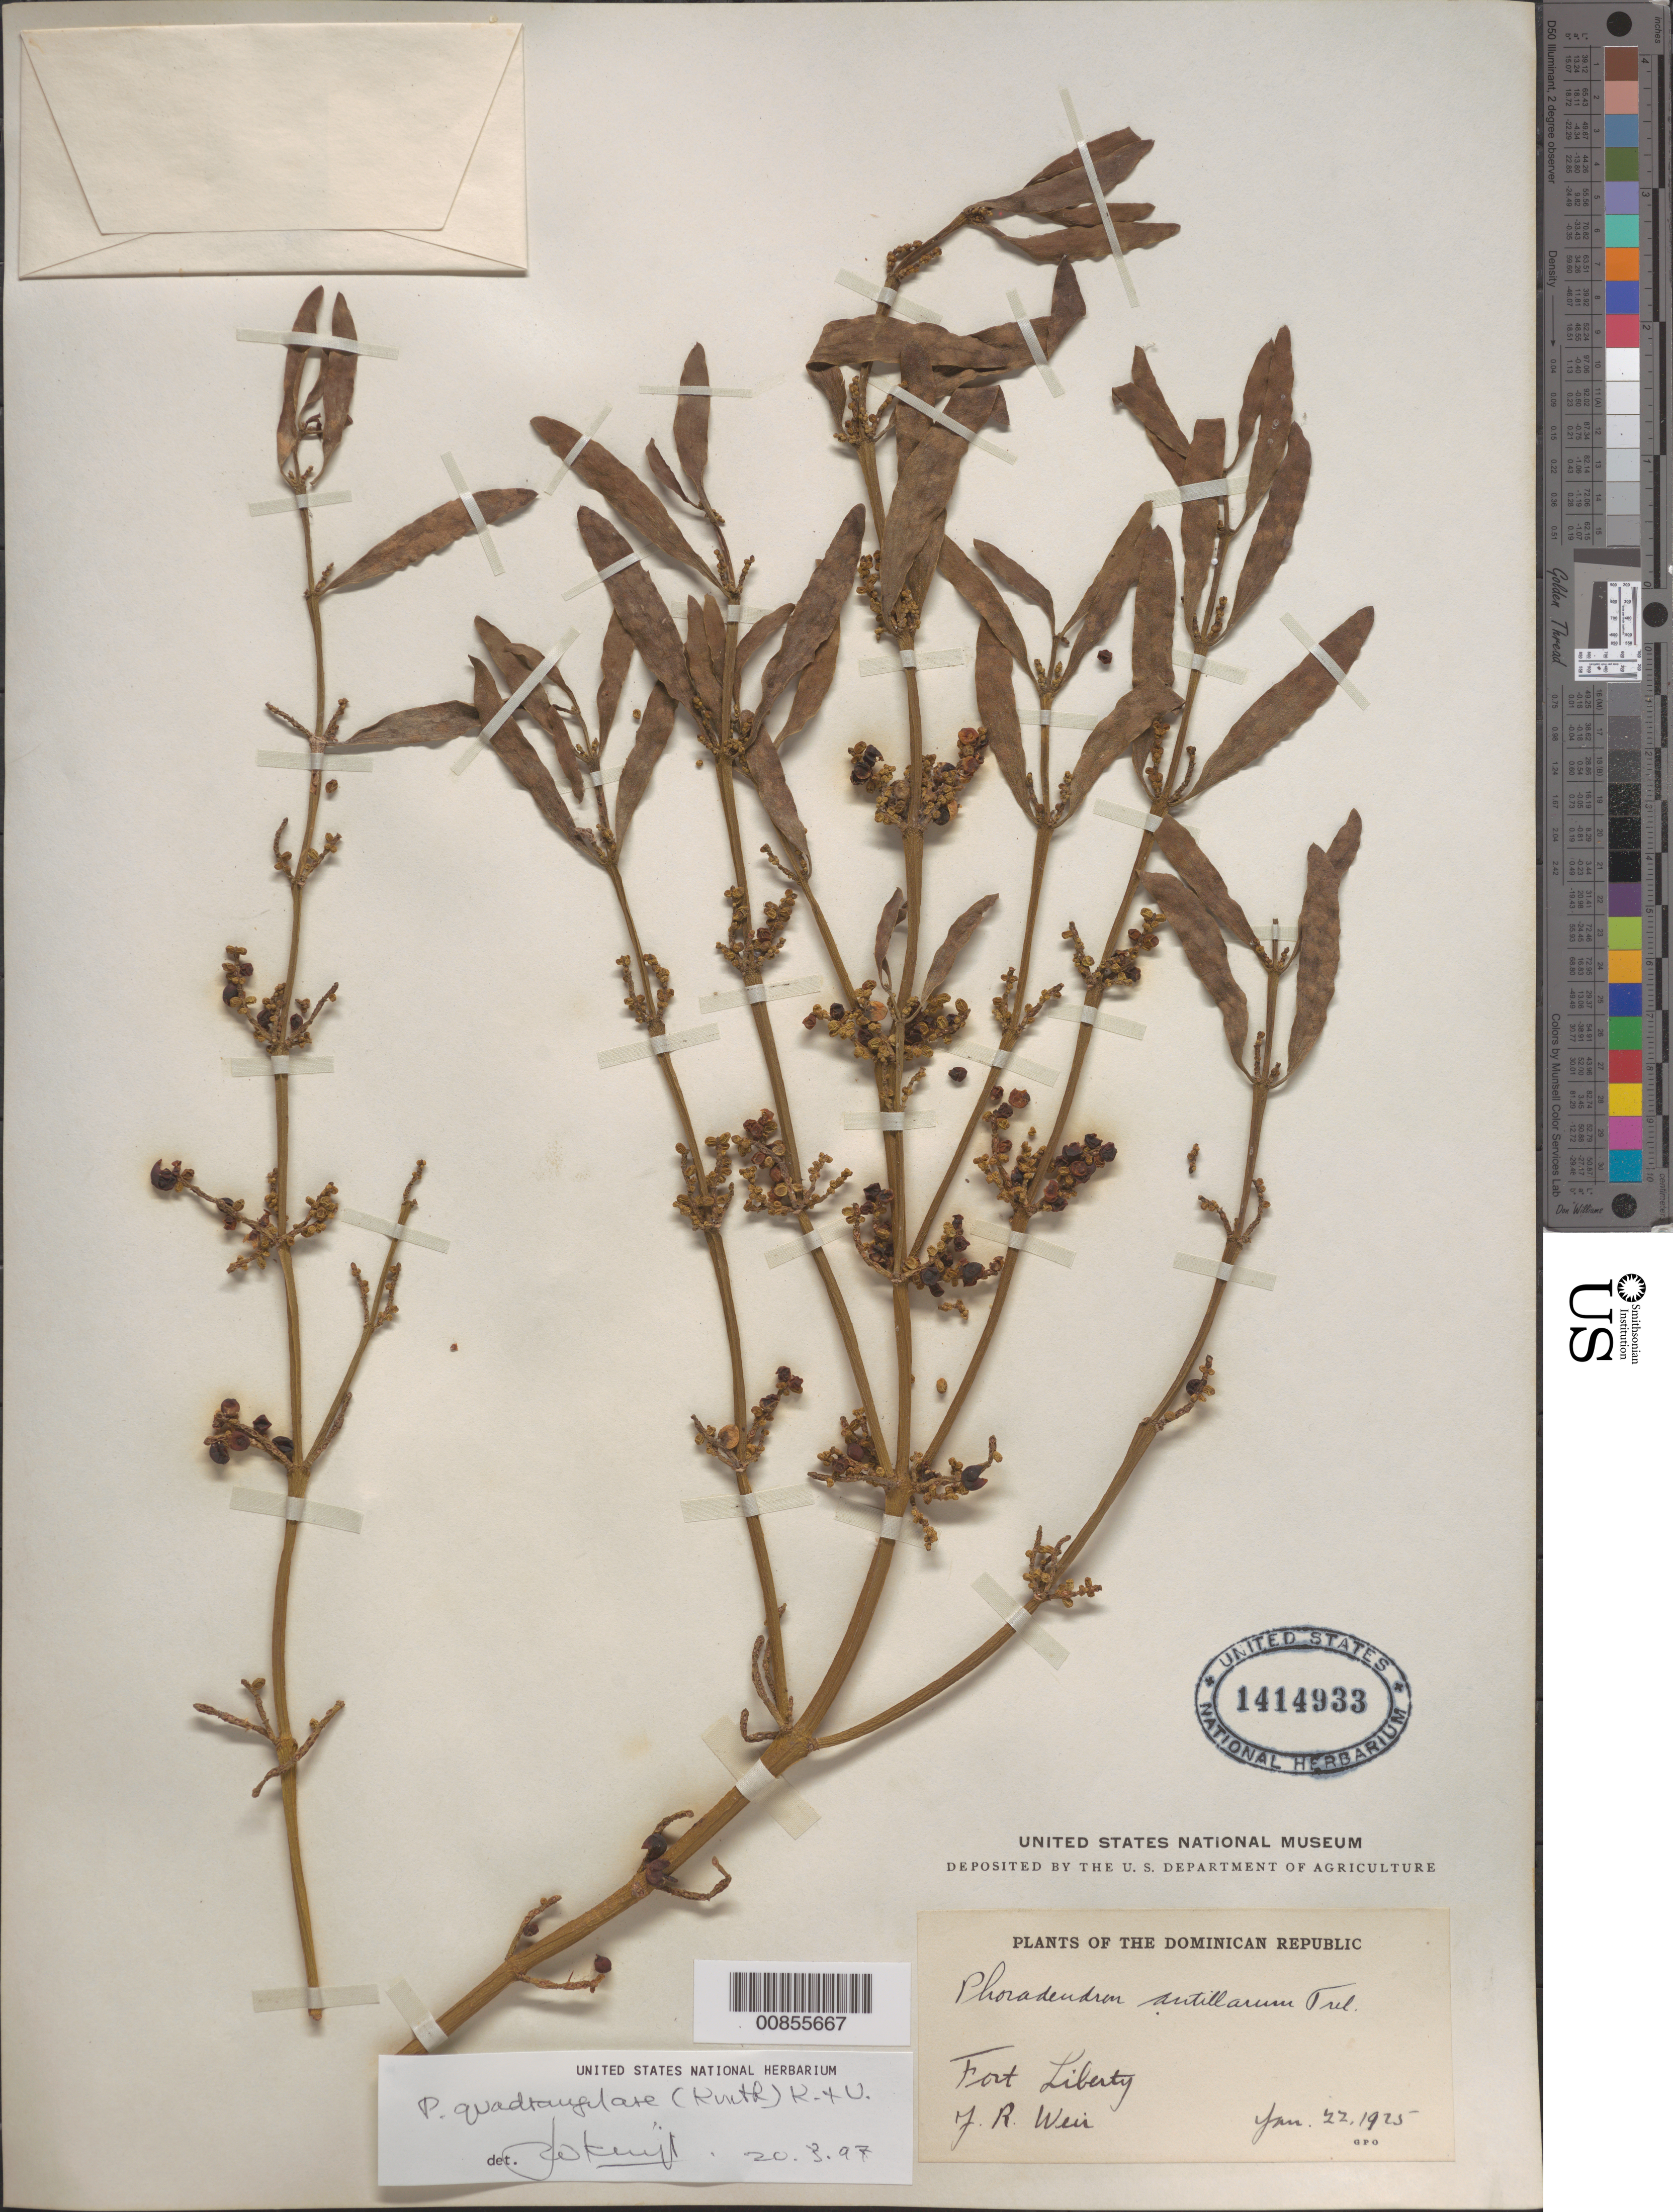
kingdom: Plantae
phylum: Tracheophyta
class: Magnoliopsida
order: Santalales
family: Viscaceae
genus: Phoradendron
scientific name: Phoradendron quadrangulare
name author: (Kunth) Griseb.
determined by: Kuijt, Job, (CANADA)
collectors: J. Weir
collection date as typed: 22 Jan 1925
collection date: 1925-01-22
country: Dominican Republic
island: Hispaniola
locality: Fort Liberty.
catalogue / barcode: US 1414933